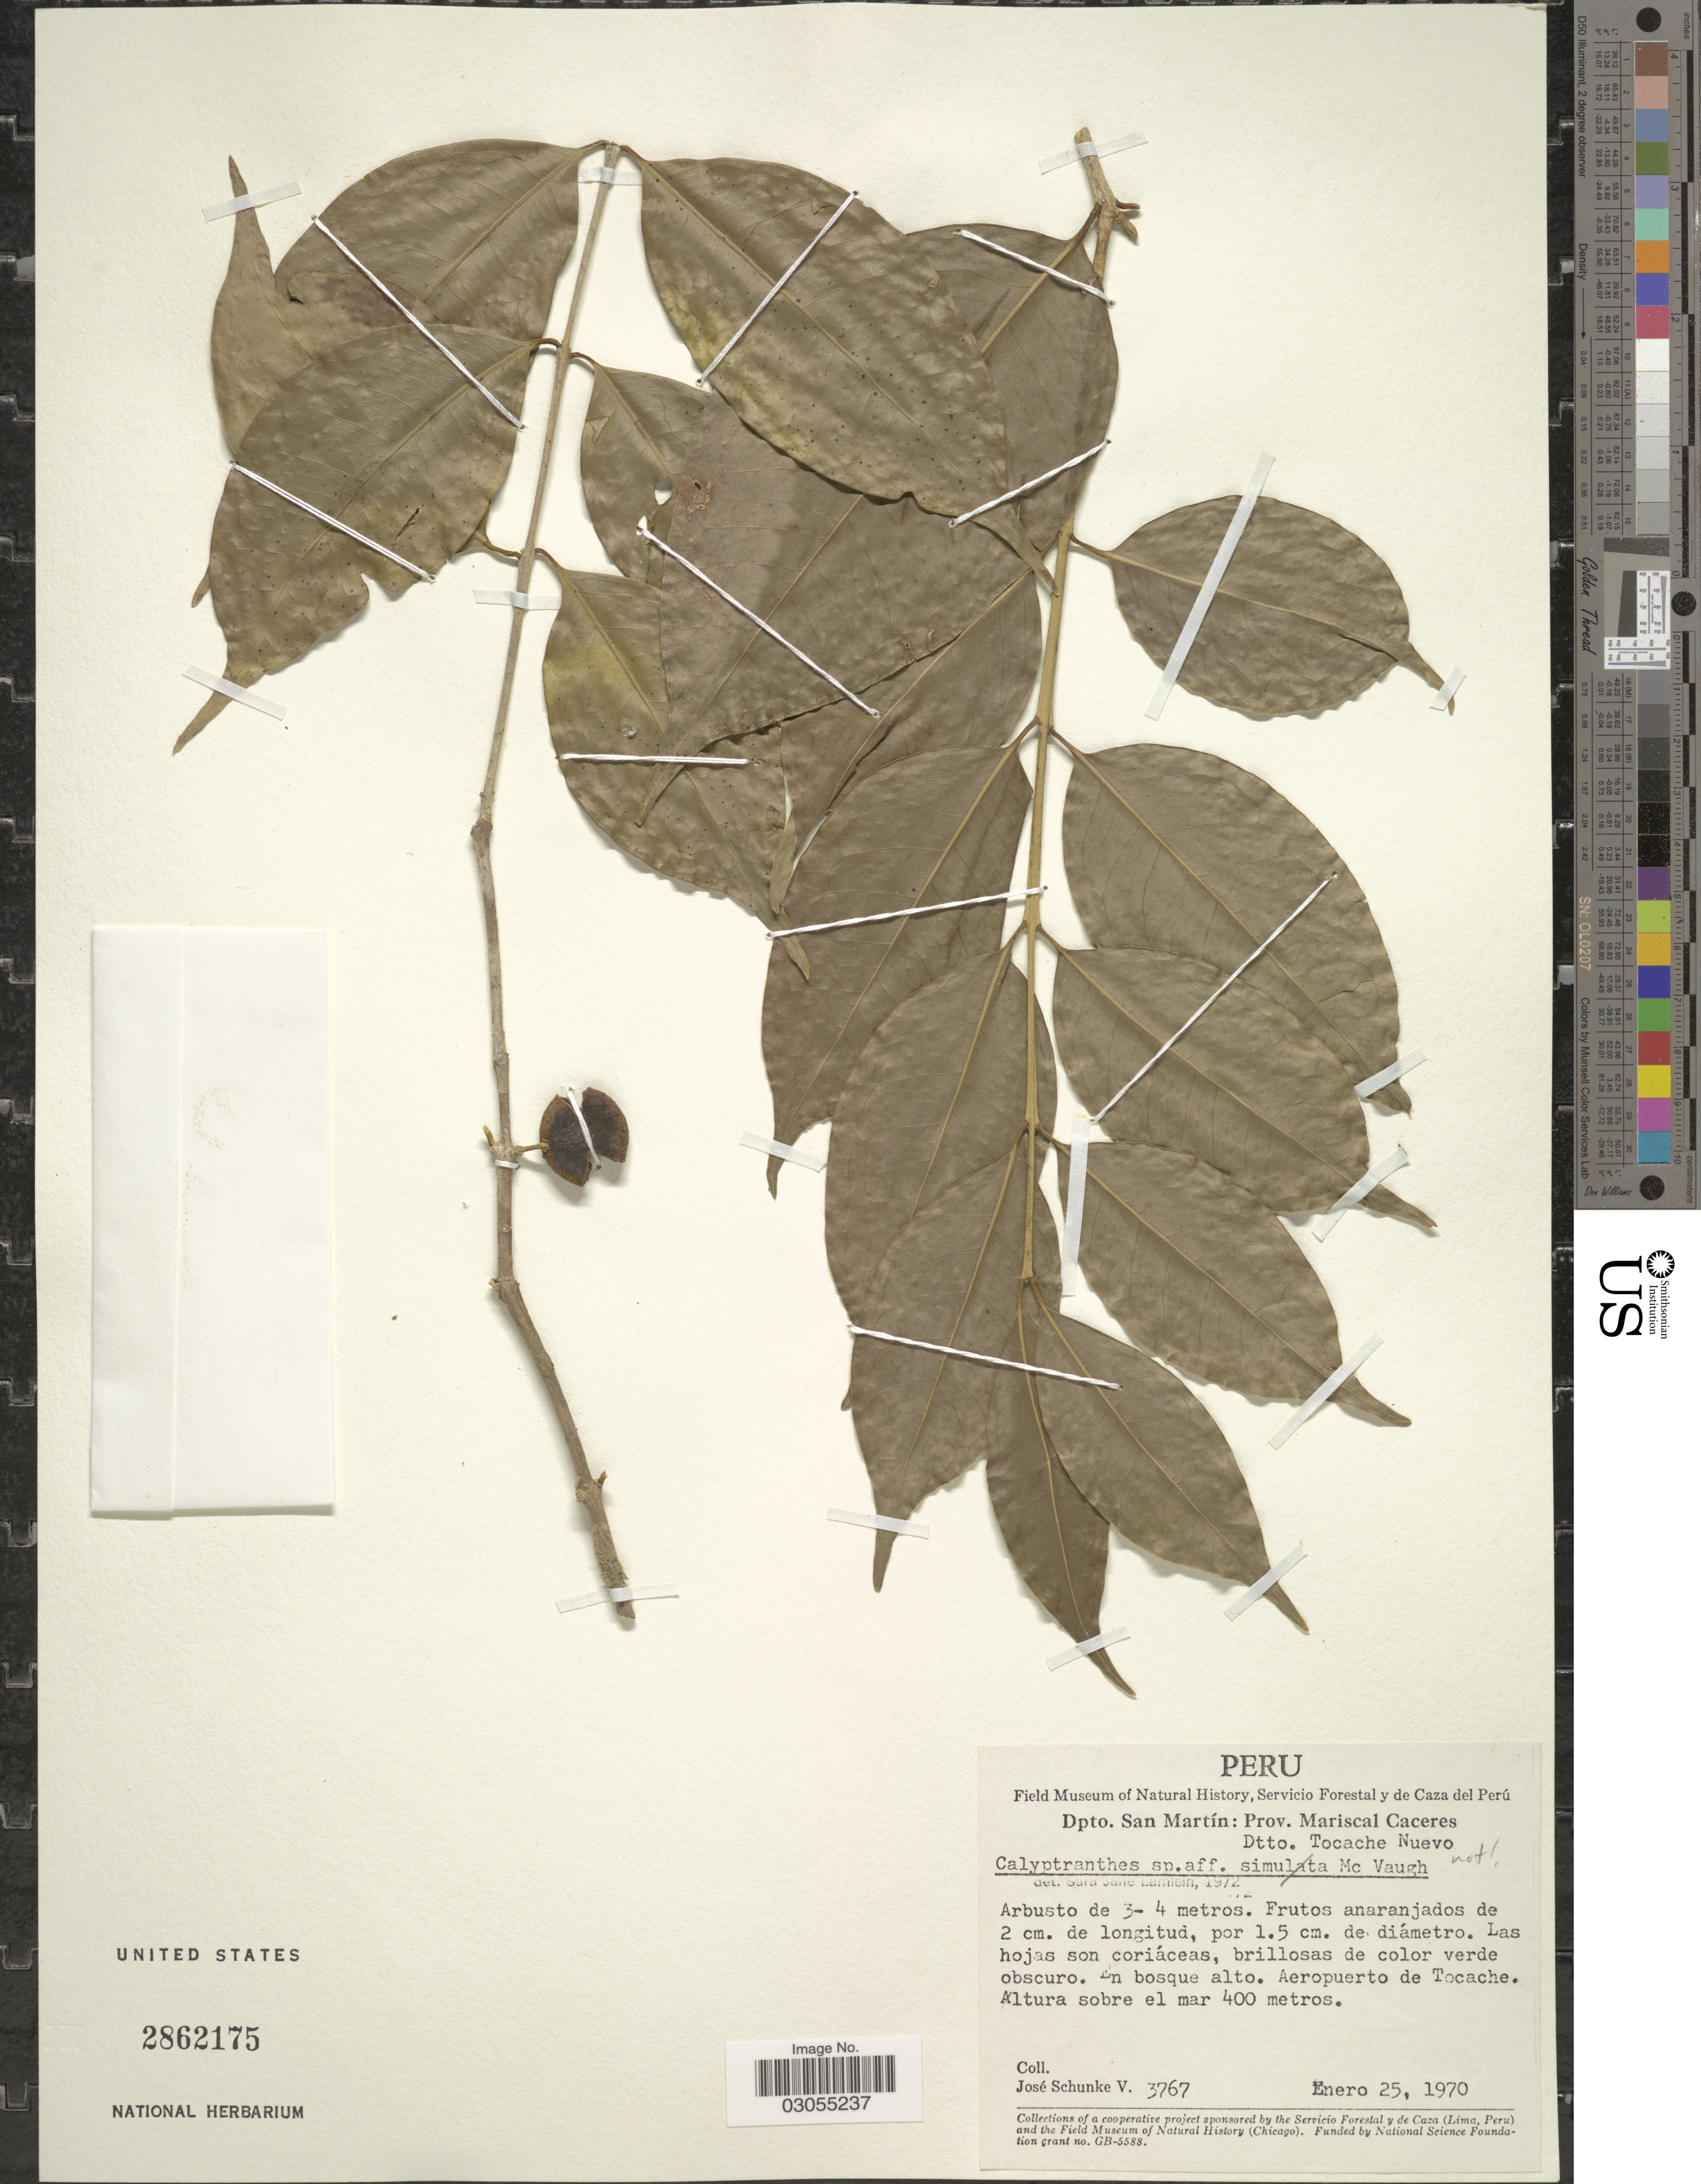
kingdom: Plantae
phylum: Tracheophyta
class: Magnoliopsida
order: Myrtales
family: Myrtaceae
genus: Eugenia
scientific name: Eugenia sp.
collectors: J. Schunke Vigo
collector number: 3767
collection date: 1970-01-25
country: Peru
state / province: San Martín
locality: Dpto. San Martín: Prov. Mariscal Caceres. Dtto. Tocache Nuevo. Aeropuerto de Tocache.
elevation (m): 400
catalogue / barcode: US 2862175